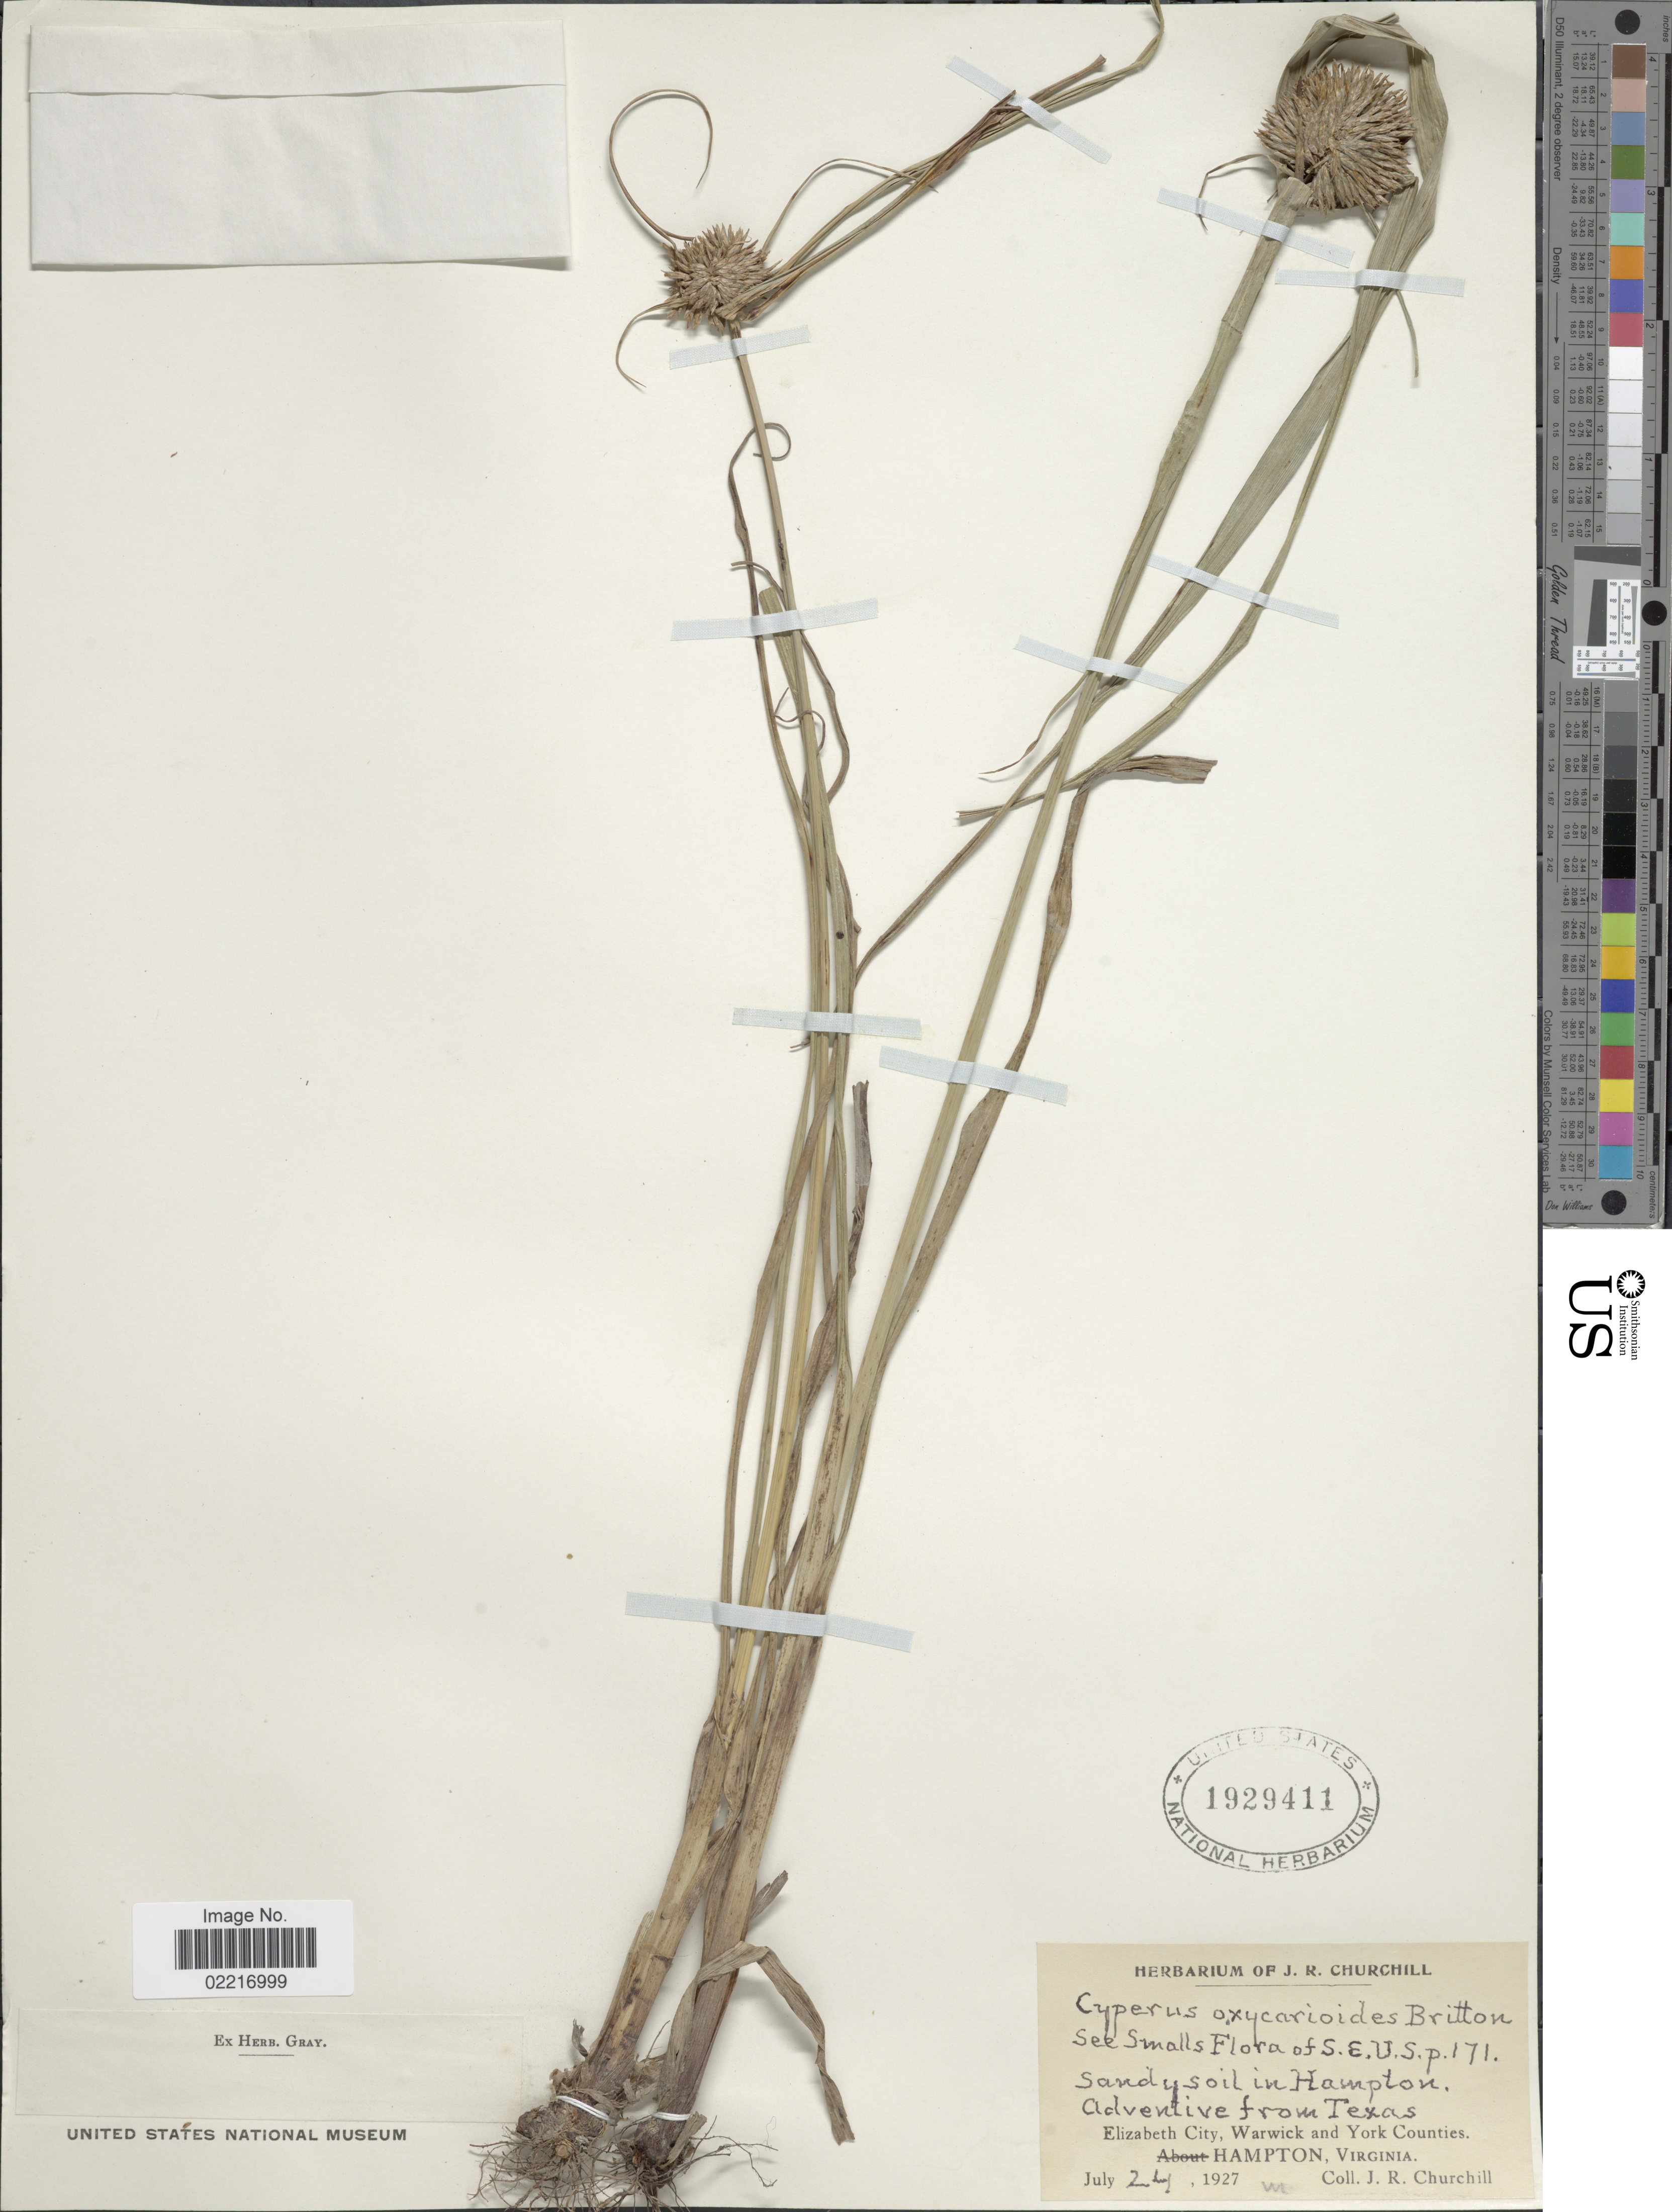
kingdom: Plantae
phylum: Tracheophyta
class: Liliopsida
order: Poales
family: Cyperaceae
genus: Cyperus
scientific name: Cyperus conglobatus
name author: Humb. ex Link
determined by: Strong, Mark T., (BOT), Smithsonian Institution - National Museum of Natural History (UNITED STATES)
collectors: J. Churchill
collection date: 1927-07-24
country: United States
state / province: Virginia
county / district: City of Hampton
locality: Hampton, Elizabeth City, Warwick and York Counties, Hampton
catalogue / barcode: US 1929411